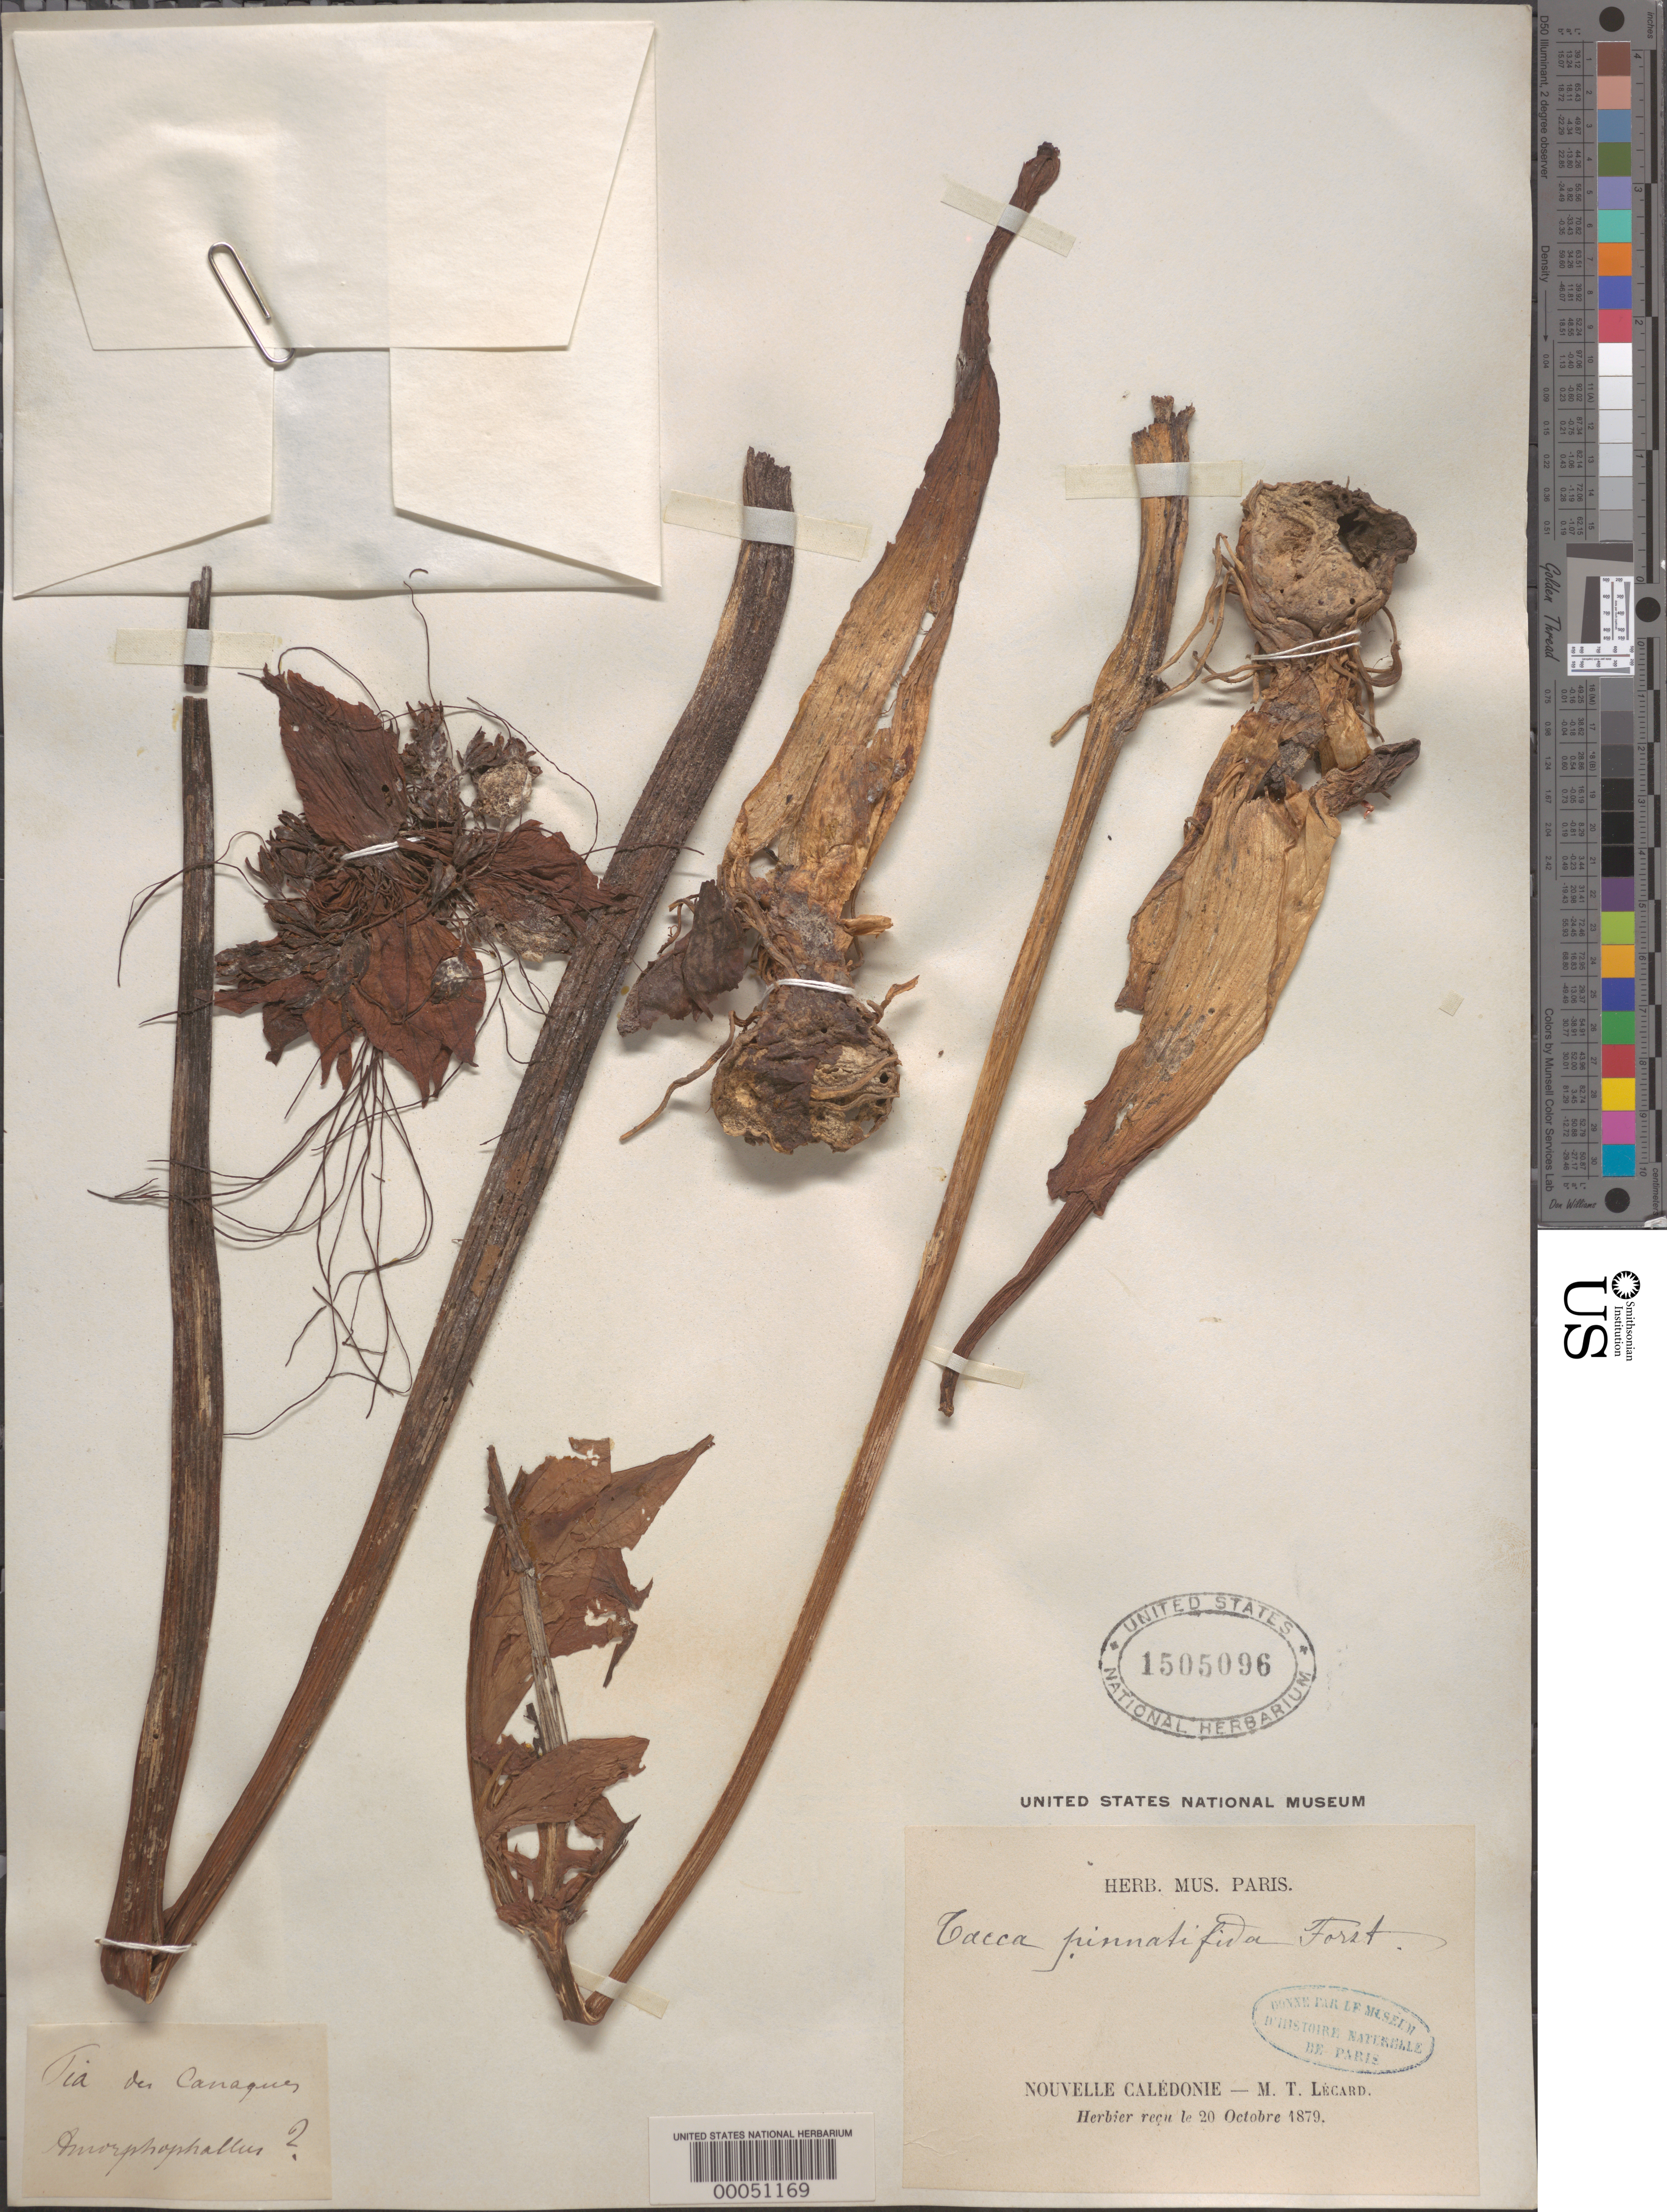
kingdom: Plantae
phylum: Tracheophyta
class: Liliopsida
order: Dioscoreales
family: Dioscoreaceae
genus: Tacca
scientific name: Tacca leontopetaloides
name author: (L.) Kuntze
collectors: M. Lecard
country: New Caledonia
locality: Nouvelle Calédonie.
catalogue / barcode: US 1505096